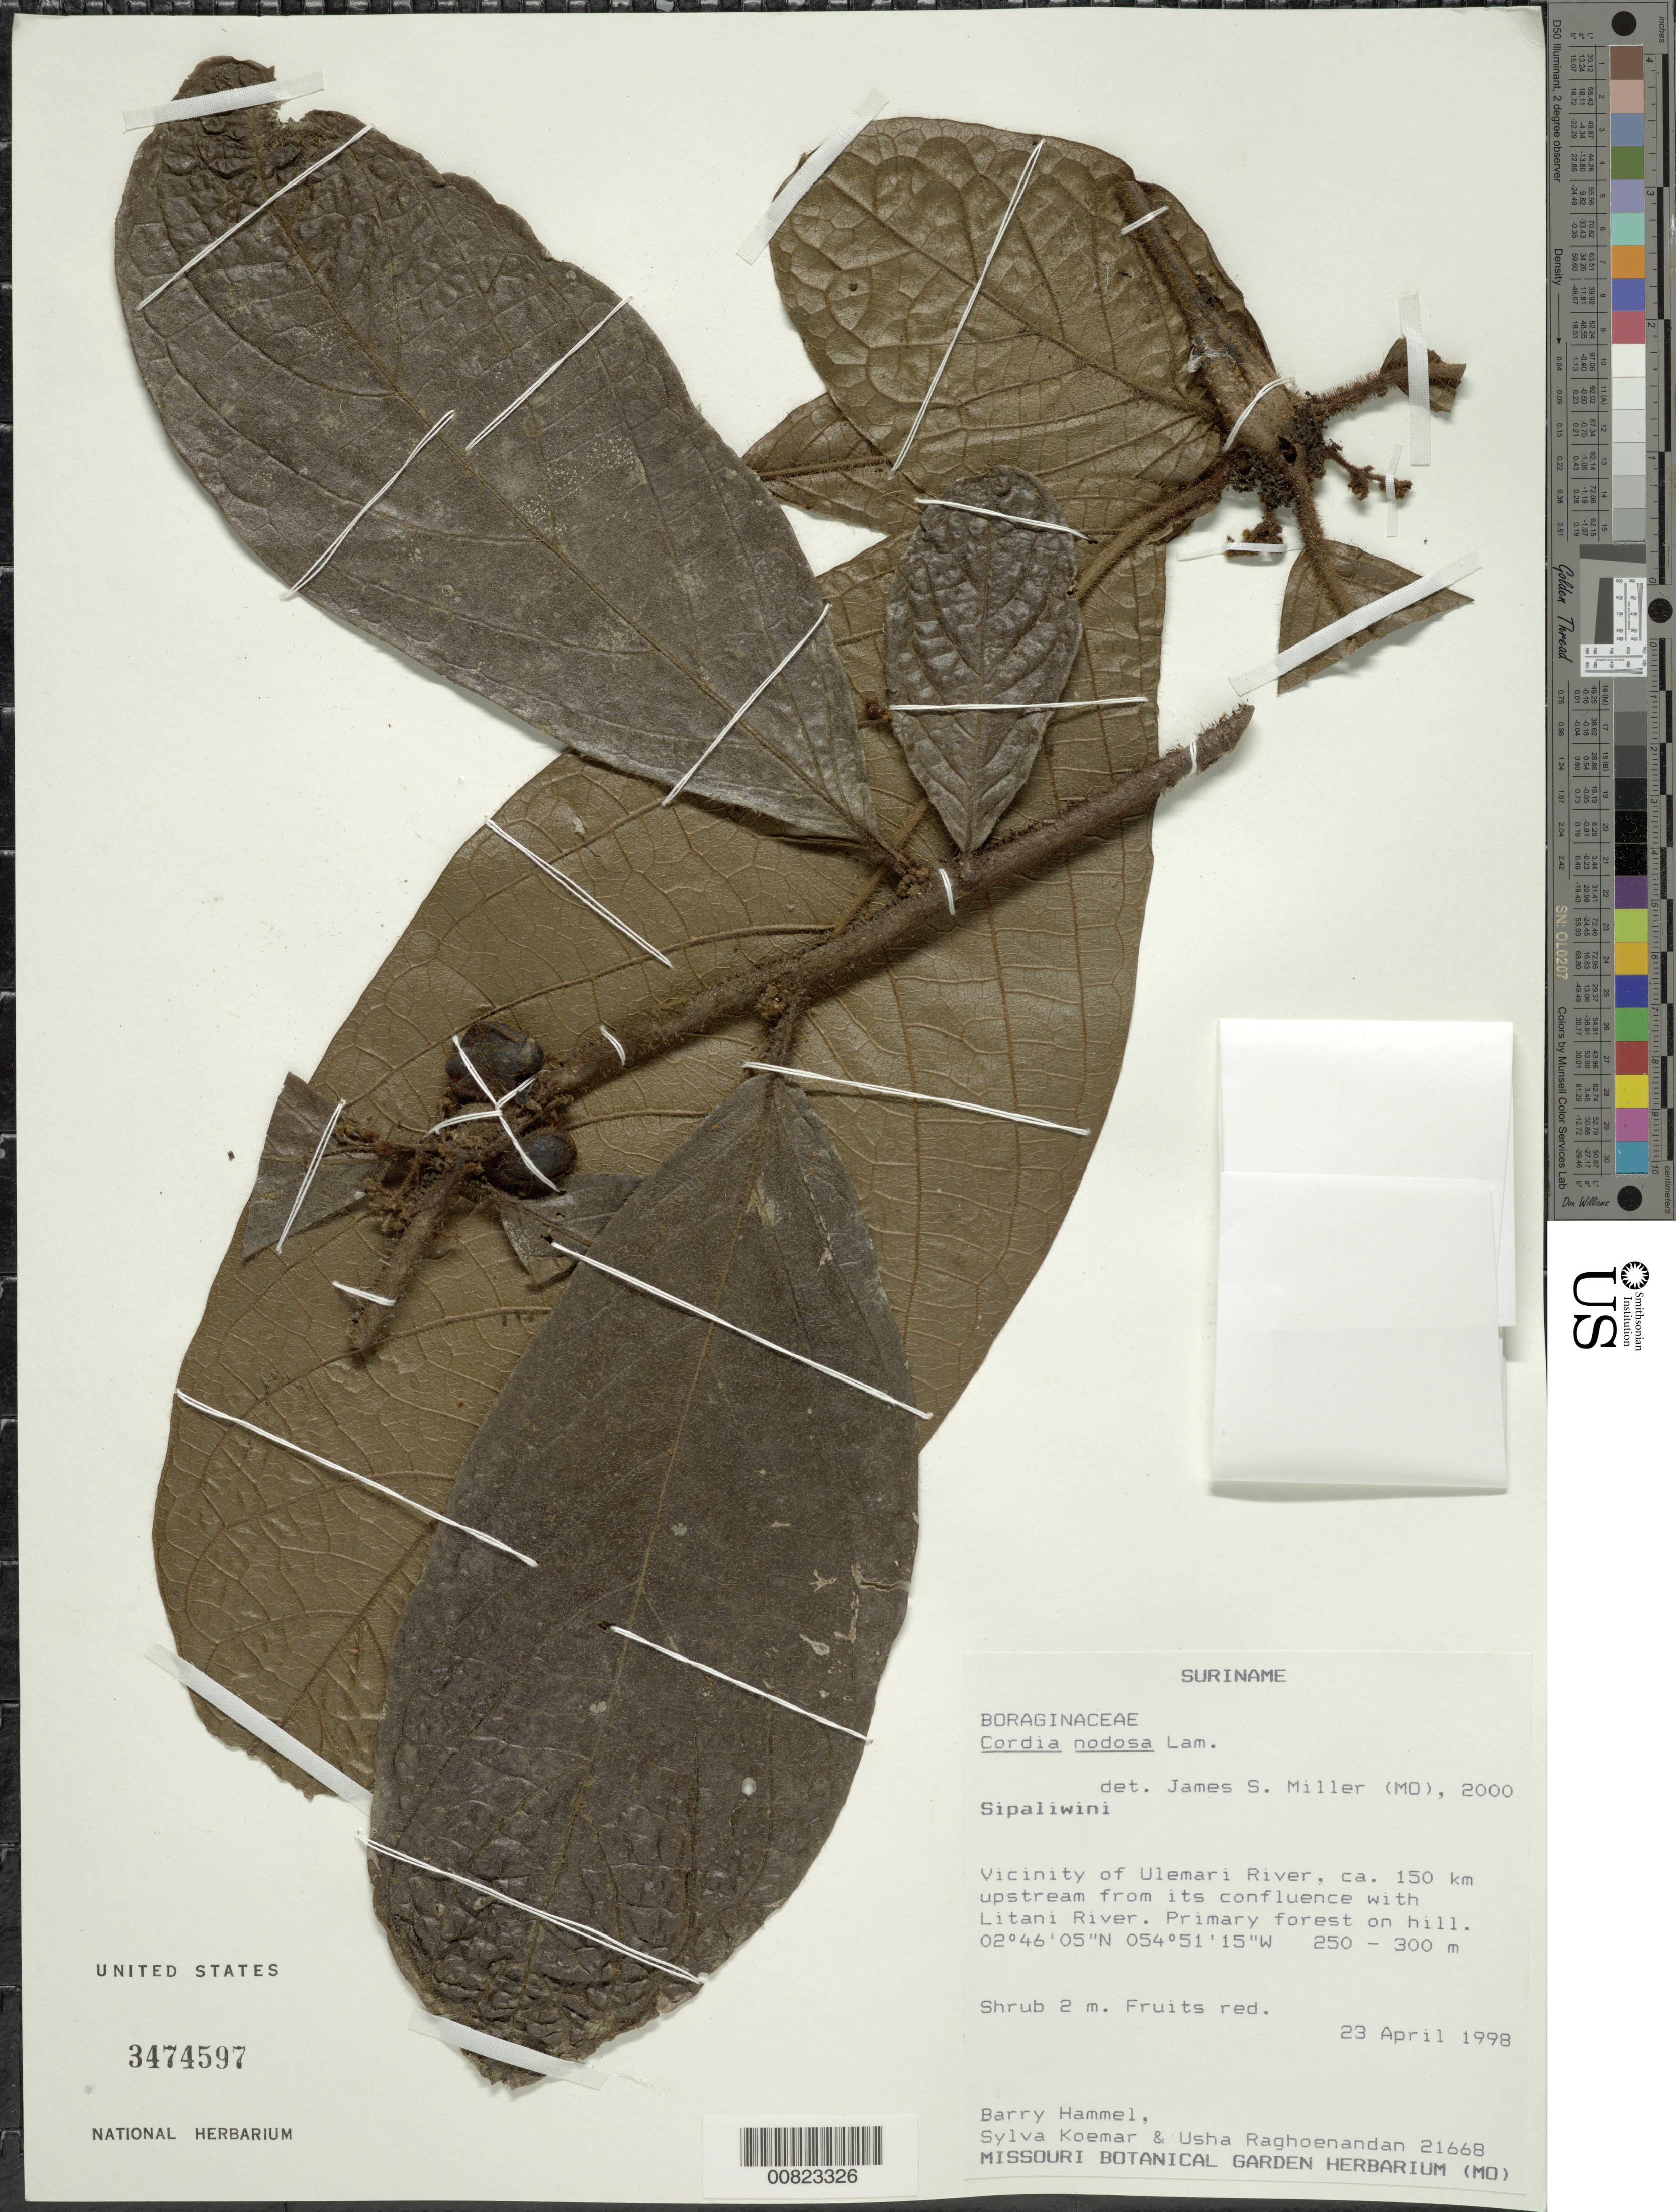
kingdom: Plantae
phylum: Tracheophyta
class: Magnoliopsida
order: Boraginales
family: Cordiaceae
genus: Cordia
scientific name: Cordia nodosa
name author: Lam.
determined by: Miller, James S., (MO), Missouri Botanical Garden (UNITED STATES)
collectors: B. Hammel, S. Koemar & U. Raghoenandan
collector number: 21668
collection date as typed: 23-Apr-98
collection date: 1998-04-23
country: Suriname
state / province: Sipaliwini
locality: Ulemari R., ca. 150 km upstream from confl. with Litani R.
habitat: Primary forest on hill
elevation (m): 250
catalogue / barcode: US 3474597